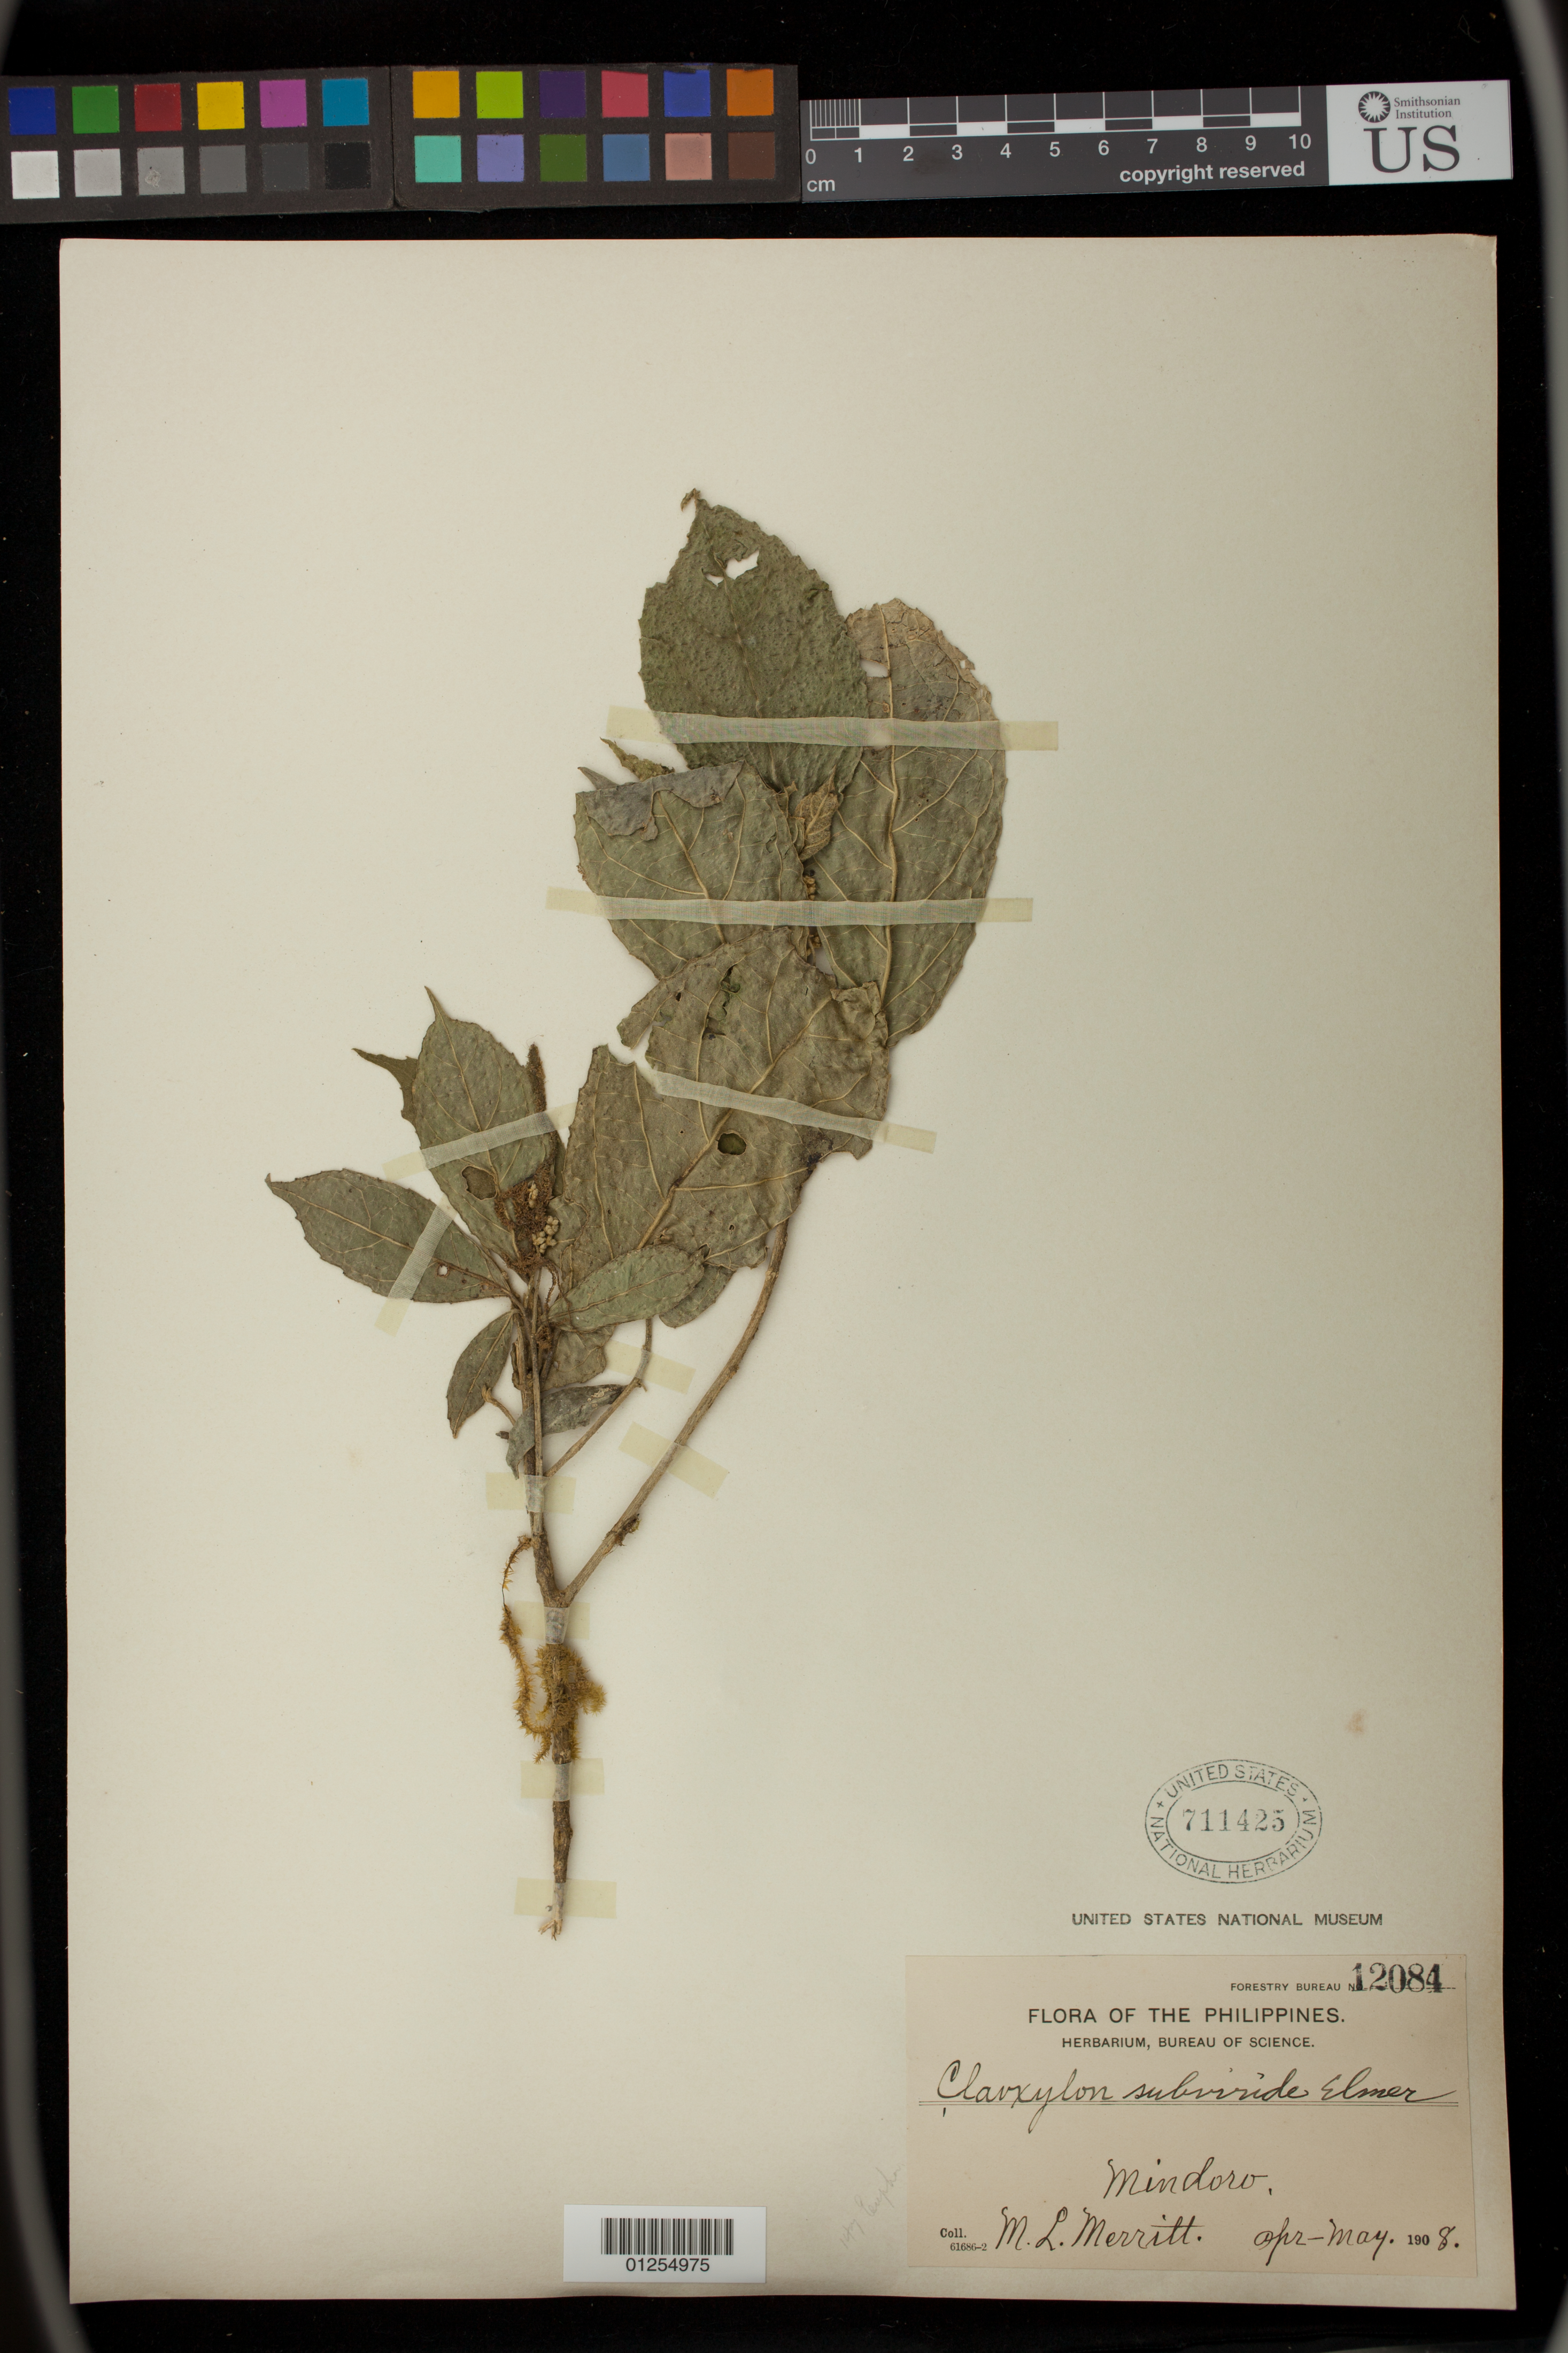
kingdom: Plantae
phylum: Tracheophyta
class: Magnoliopsida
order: Malpighiales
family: Euphorbiaceae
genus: Claoxylon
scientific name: Claoxylon subviride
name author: Elmer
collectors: M. L. Merritt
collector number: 12084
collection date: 1908-04/1908-05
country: Philippines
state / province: Mimaropa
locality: Mindoro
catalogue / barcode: US 711425